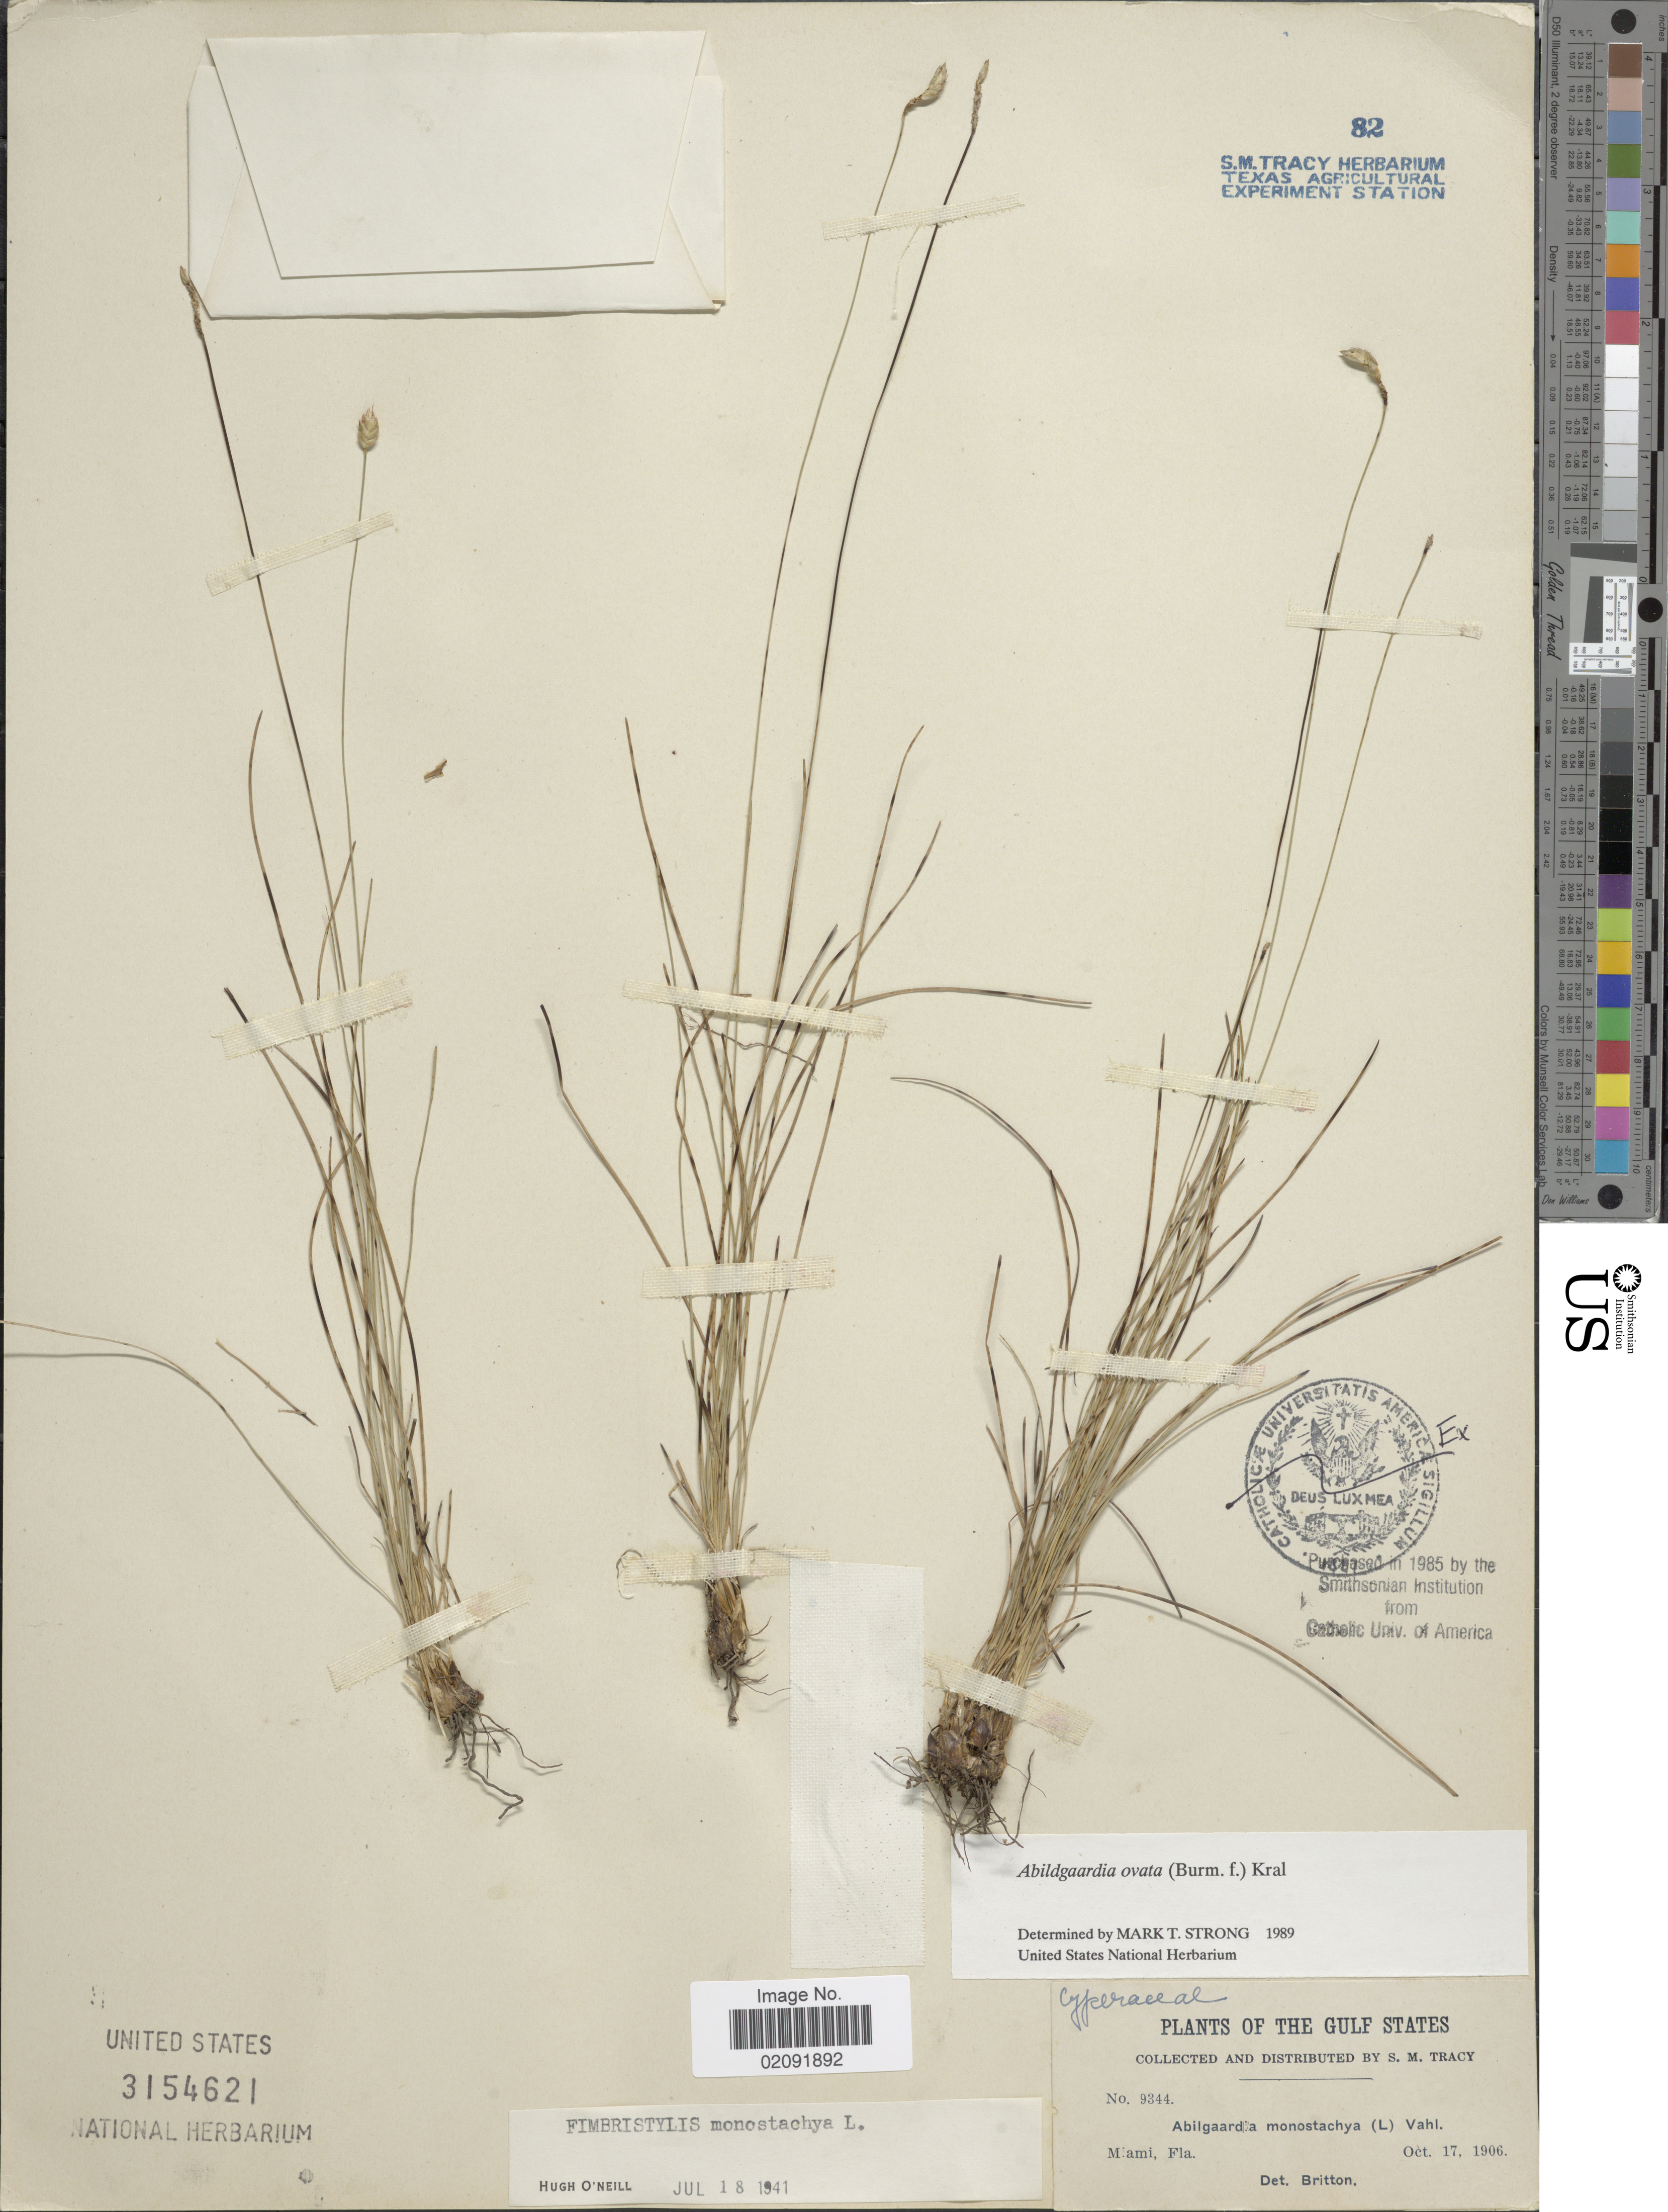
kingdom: Plantae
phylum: Tracheophyta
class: Liliopsida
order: Poales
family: Cyperaceae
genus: Abildgaardia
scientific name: Abildgaardia ovata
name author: (Burm. f.) Kral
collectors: S. M. Tracy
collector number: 9344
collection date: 1906-10-17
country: United States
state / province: Florida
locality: The Gulf States, Miami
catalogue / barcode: US 3154621